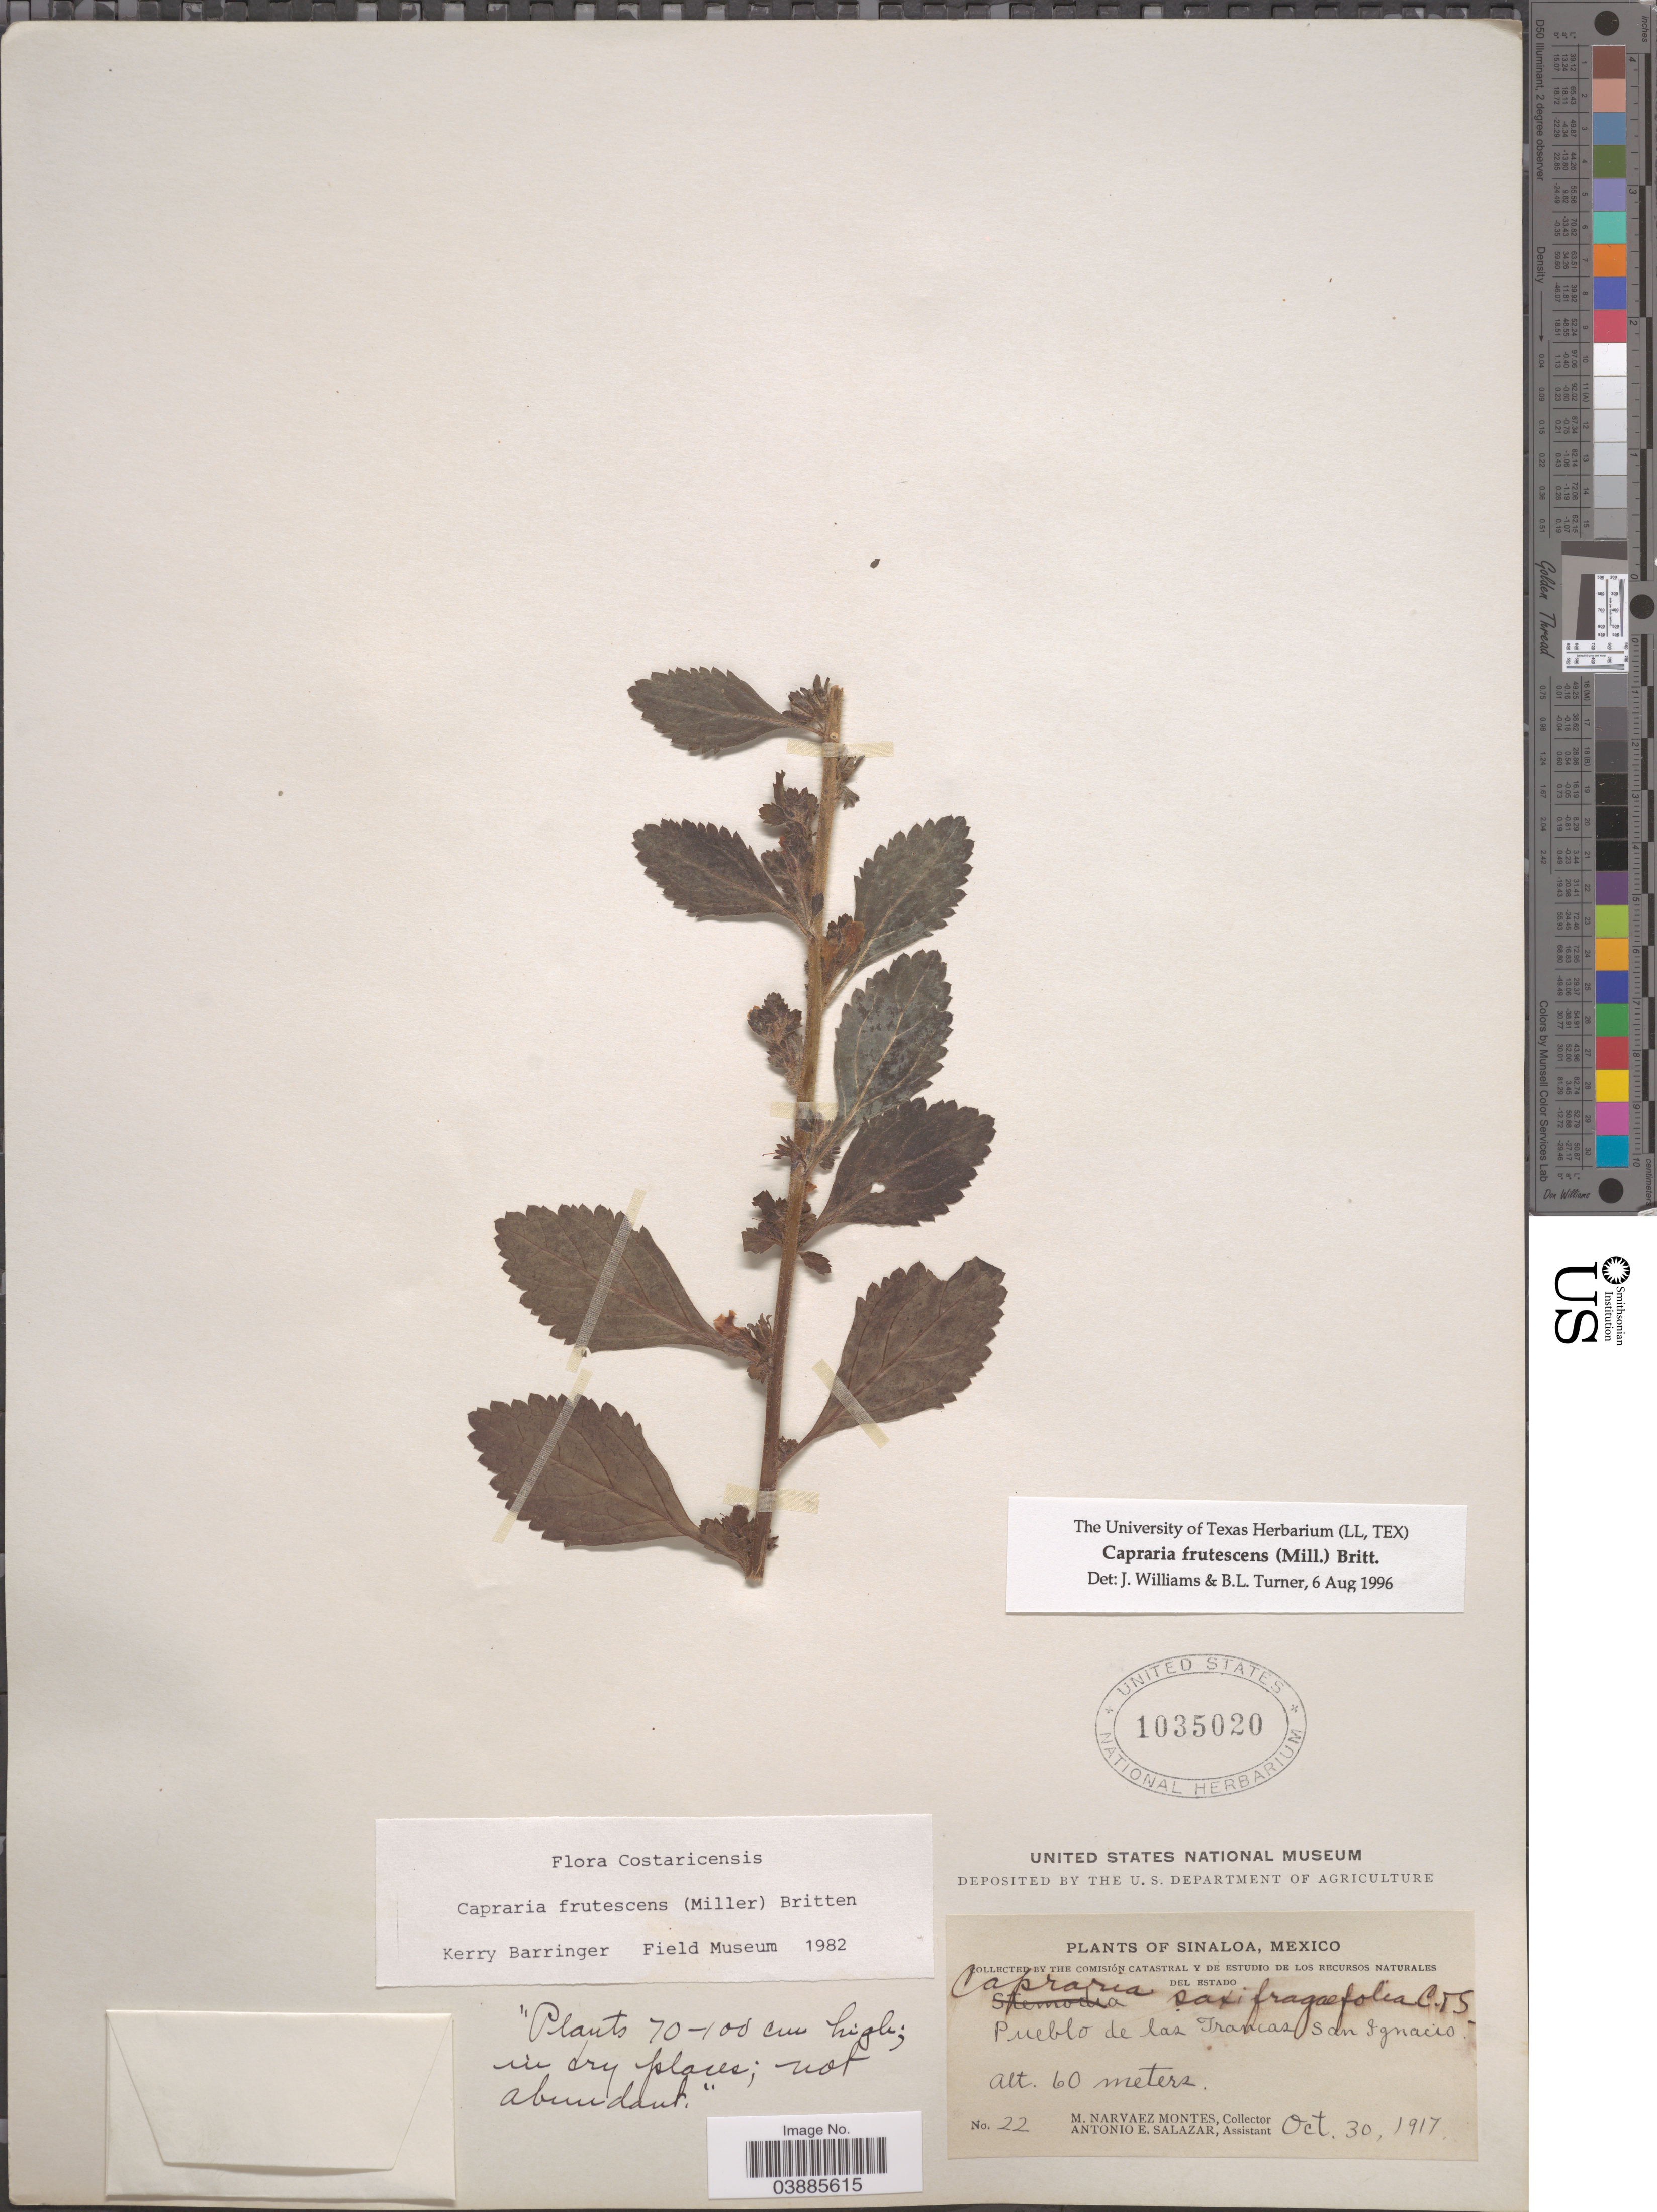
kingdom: Plantae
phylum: Tracheophyta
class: Magnoliopsida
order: Lamiales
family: Scrophulariaceae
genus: Capraria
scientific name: Capraria frutescens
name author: (Mill.) Britton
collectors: M. Narvaez-Montes & A. E. Salazar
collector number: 22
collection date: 1917-10-30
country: Mexico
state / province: Sinaloa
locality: Pueblo de las Trancas. San Ignacio.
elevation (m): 60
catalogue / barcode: US 1035020